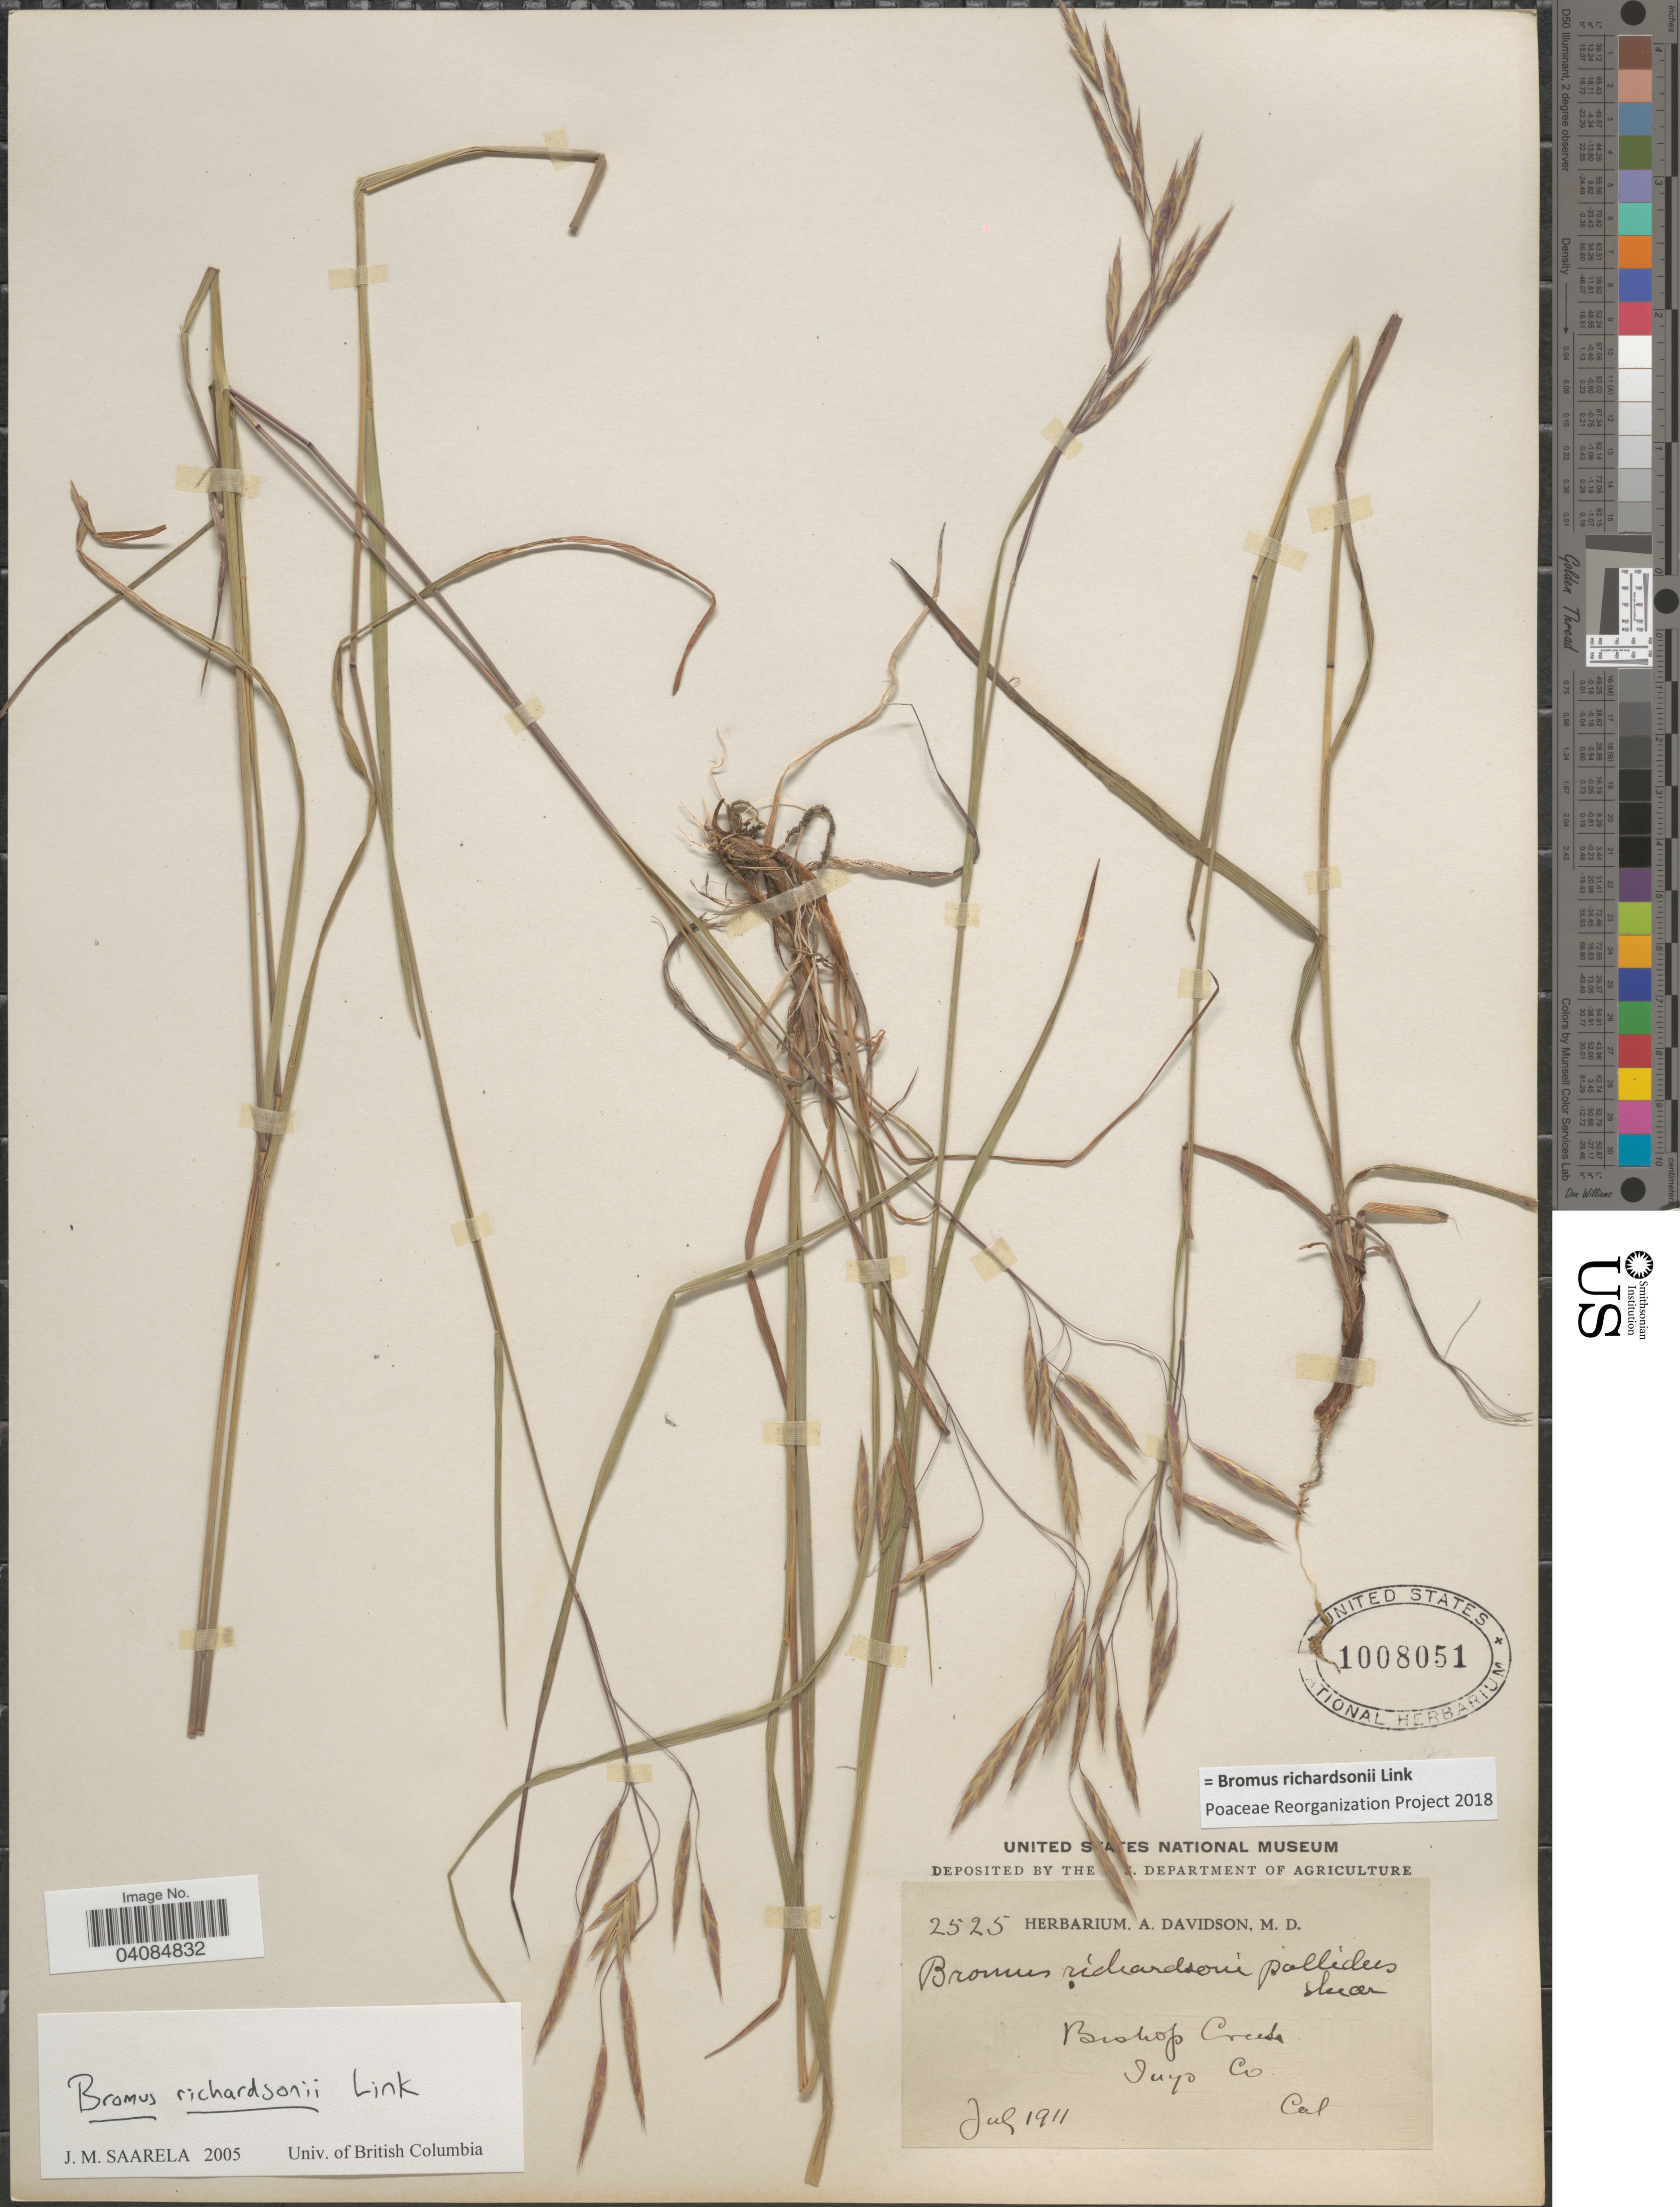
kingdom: Plantae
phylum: Tracheophyta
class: Liliopsida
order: Poales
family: Poaceae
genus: Bromus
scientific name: Bromus richardsonii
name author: Link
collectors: ex herb. A. Davidson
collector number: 2525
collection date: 1911-07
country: United States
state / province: California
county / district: Inyo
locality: Bishop Creek. Inyo Co.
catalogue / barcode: US 1008051